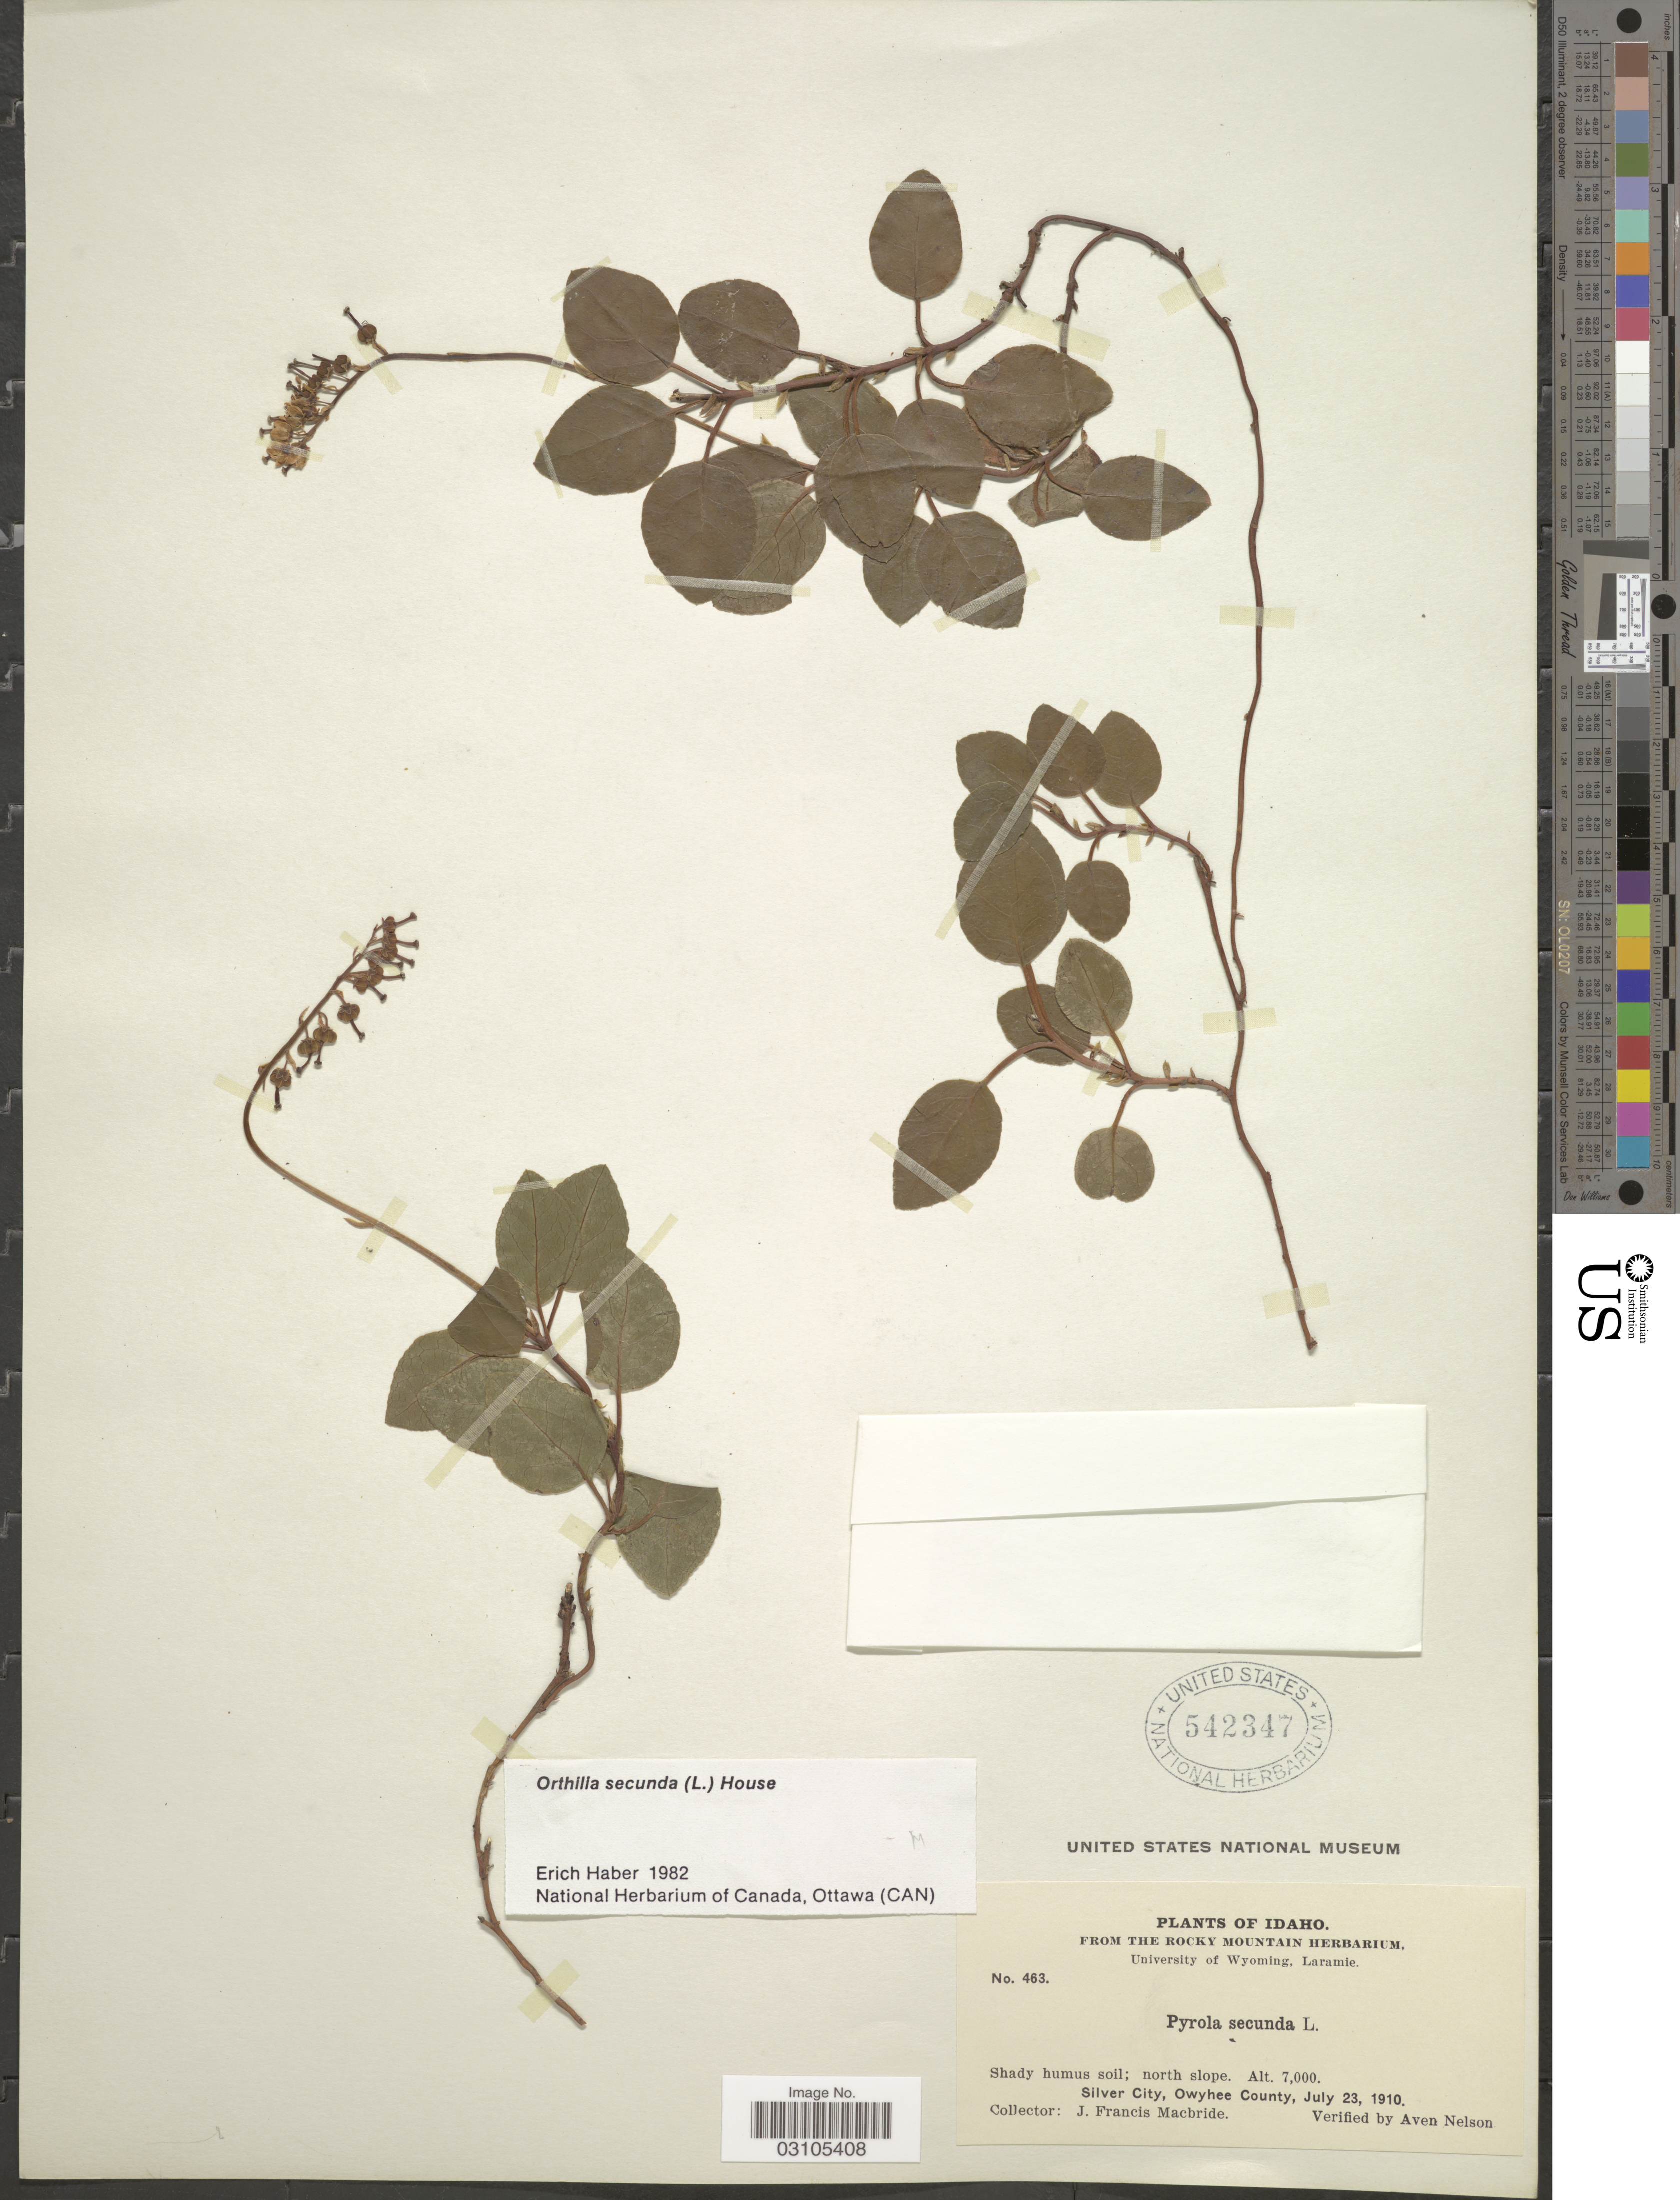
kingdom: Plantae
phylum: Tracheophyta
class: Magnoliopsida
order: Ericales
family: Ericaceae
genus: Orthilia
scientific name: Orthilia secunda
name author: (L.) House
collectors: J. F. Macbride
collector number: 463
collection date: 1910-07-23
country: United States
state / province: Idaho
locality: Silver City, Owyhee County.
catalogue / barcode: US 542347